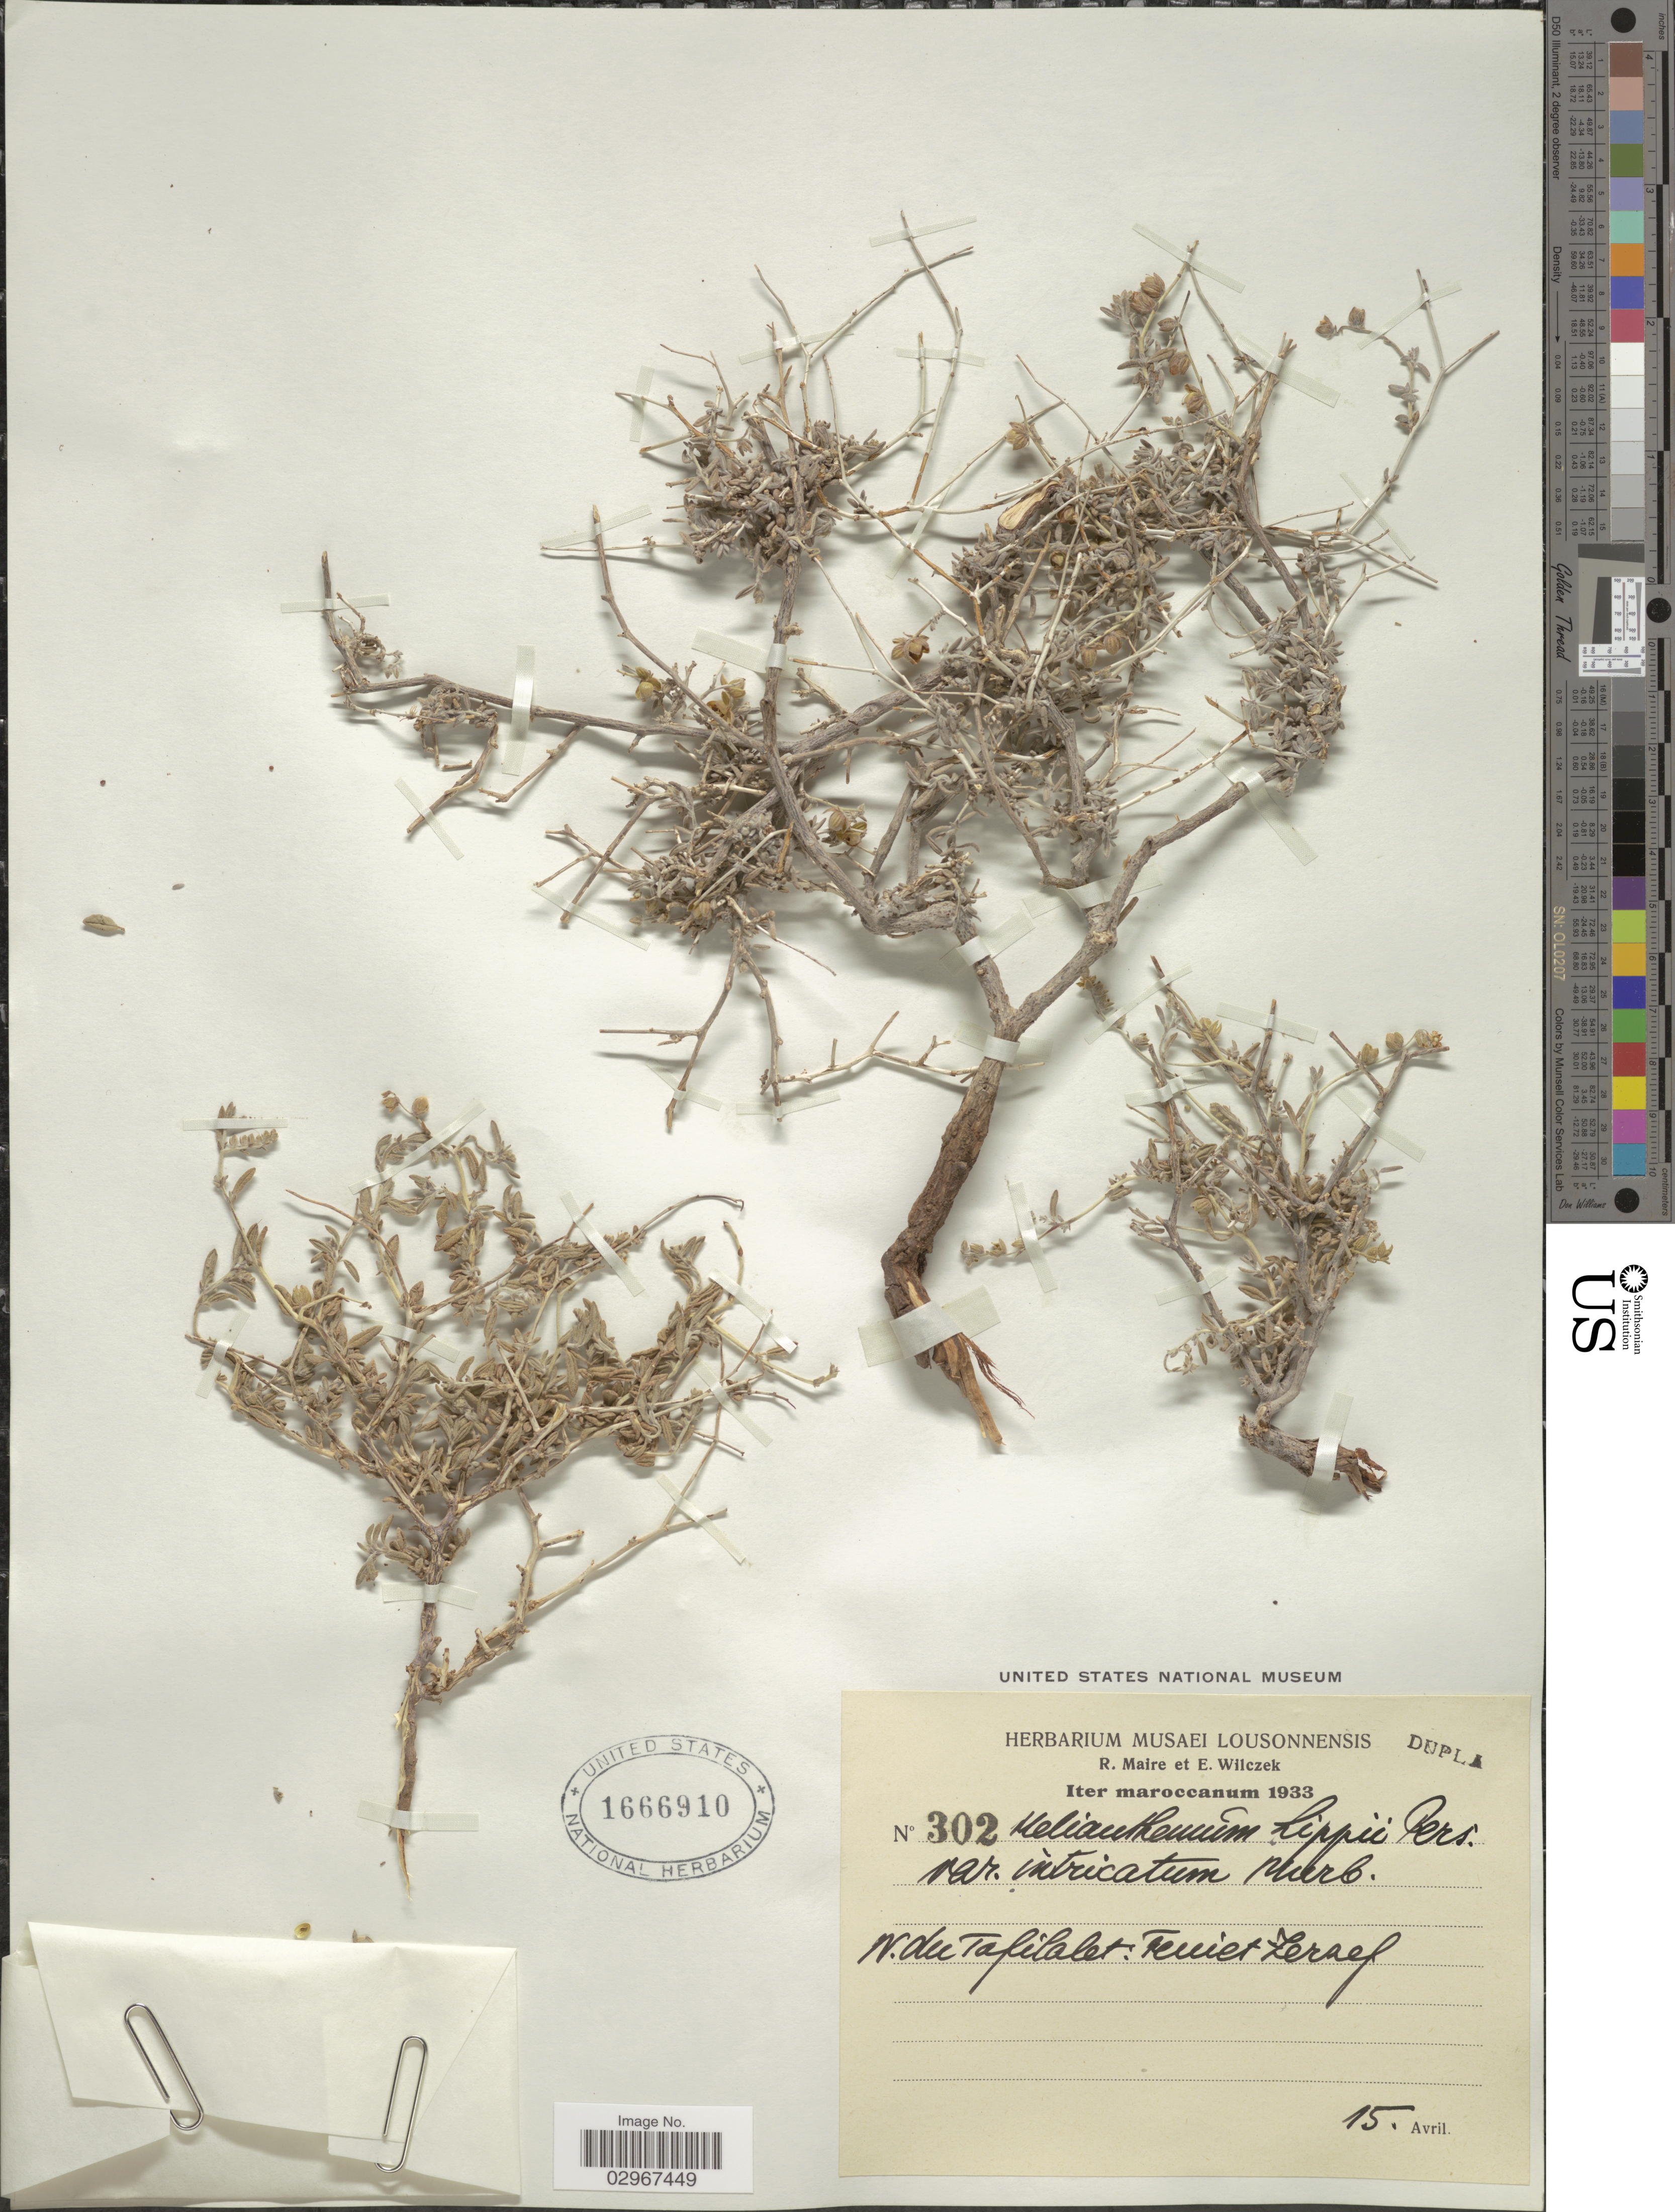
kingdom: Plantae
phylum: Tracheophyta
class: Magnoliopsida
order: Malvales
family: Cistaceae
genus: Helianthemum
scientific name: Helianthemum lippii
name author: (L.) Dum. Cours.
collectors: R. Maire & E. Wilczek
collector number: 302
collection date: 1933-04-15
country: Morocco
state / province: Meknès-Tafilalet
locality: Iter maroccanum. W. du Tafilalet: Teniet Zerzef.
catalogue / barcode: US 1666910